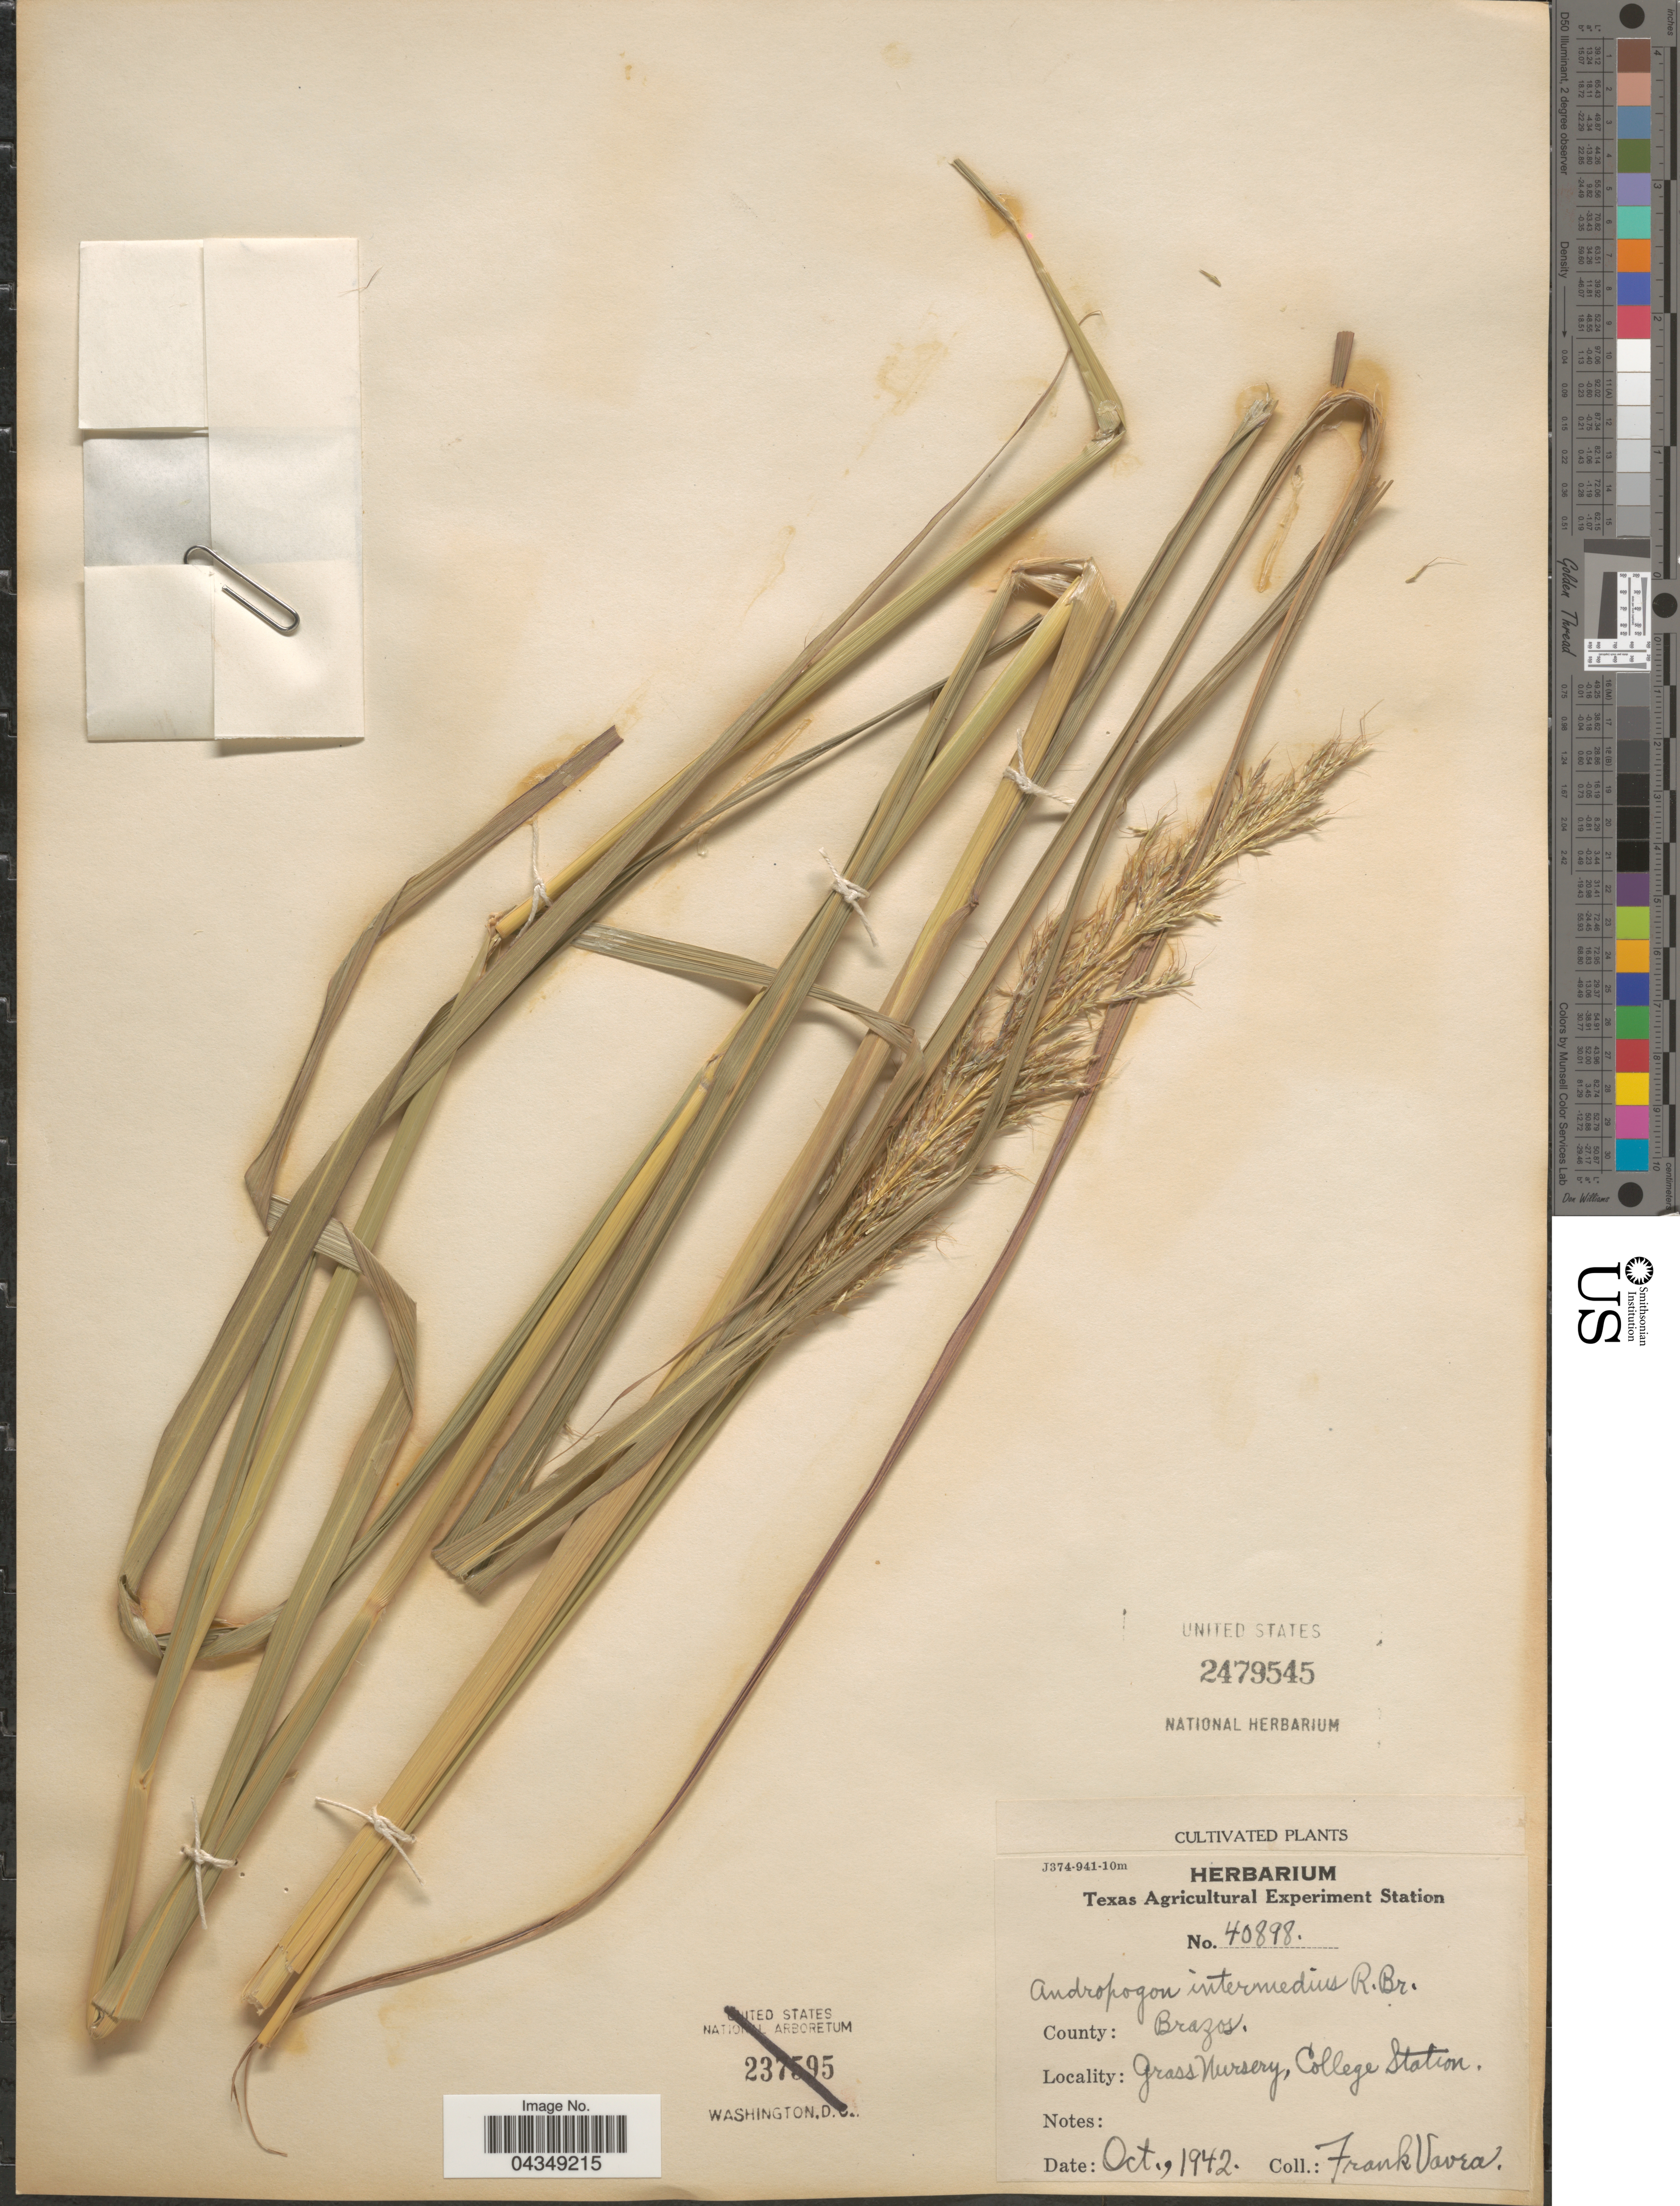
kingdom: Plantae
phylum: Tracheophyta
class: Liliopsida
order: Poales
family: Poaceae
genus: Bothriochloa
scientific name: Bothriochloa bladhii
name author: (Retz.) S.T. Blake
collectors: F. Vavra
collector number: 40898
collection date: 1942-10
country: United States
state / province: Texas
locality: County: Brazos. Grass Nursery, College Station.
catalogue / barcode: US 2479545